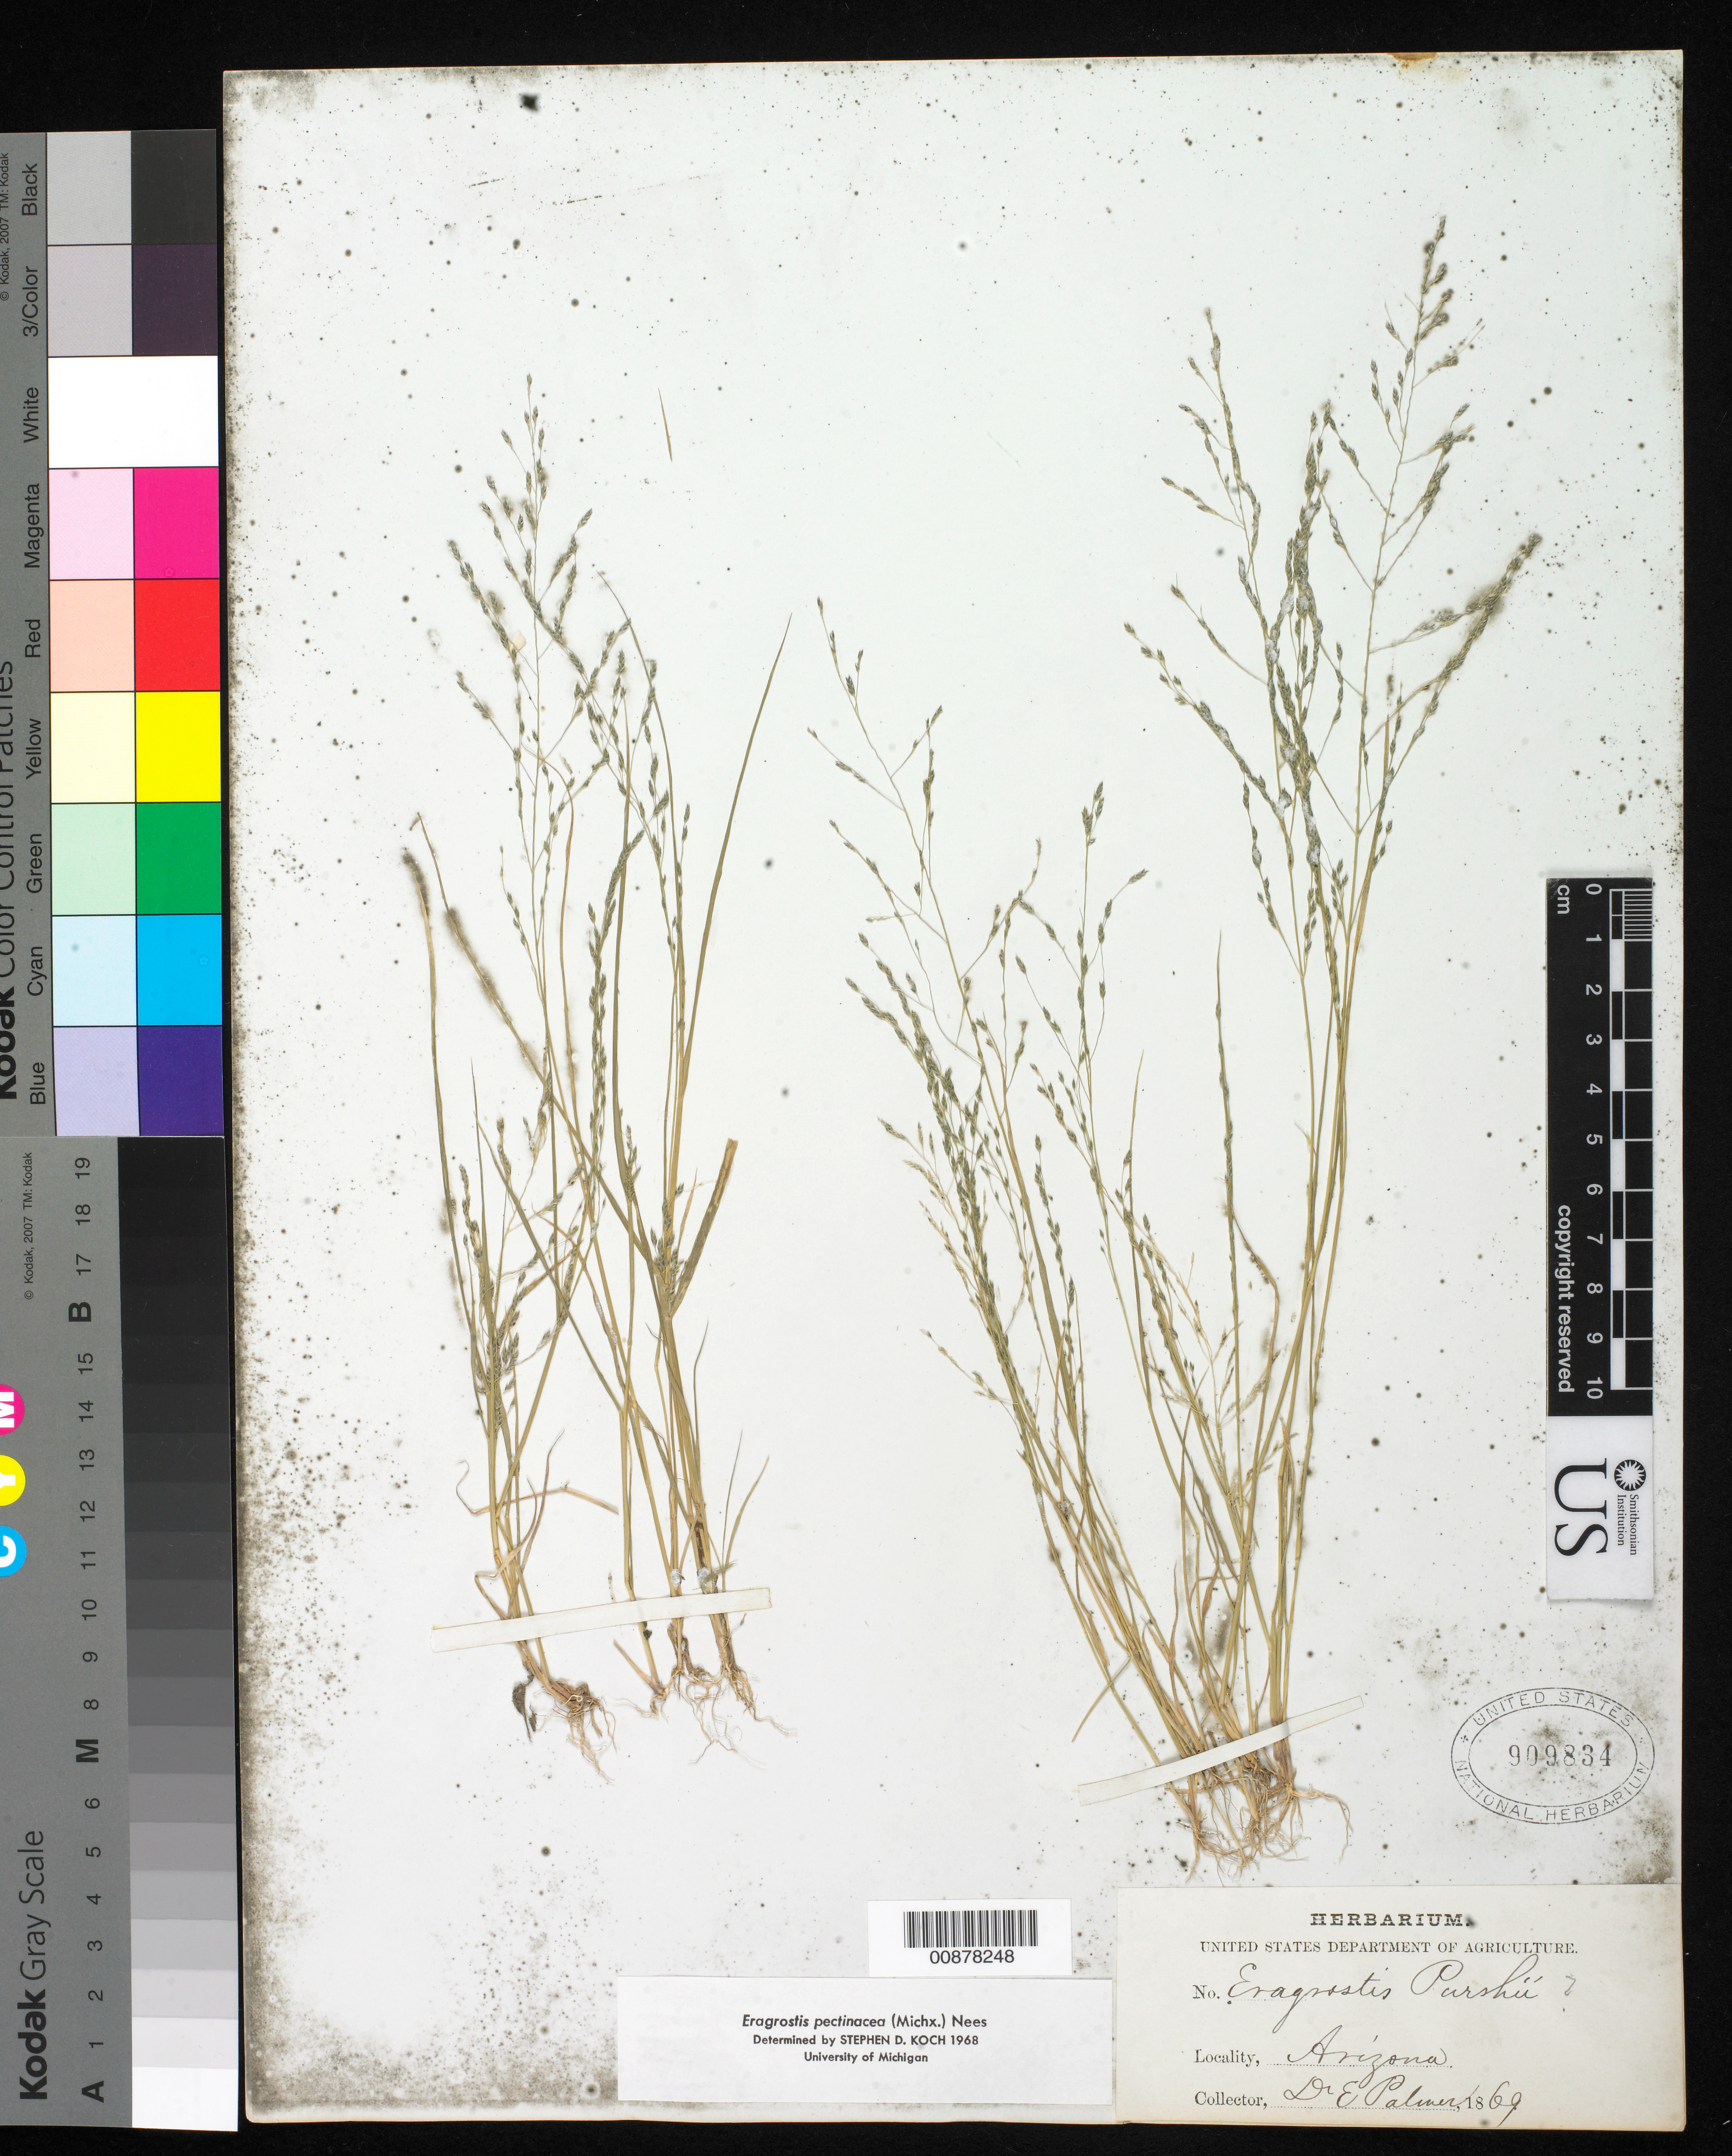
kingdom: Plantae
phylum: Tracheophyta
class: Liliopsida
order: Poales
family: Poaceae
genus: Eragrostis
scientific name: Eragrostis pectinacea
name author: (Michx.) Nees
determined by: Koch, S. D.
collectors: E. Palmer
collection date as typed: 1869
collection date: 1869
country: United States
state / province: Arizona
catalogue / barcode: US 909834